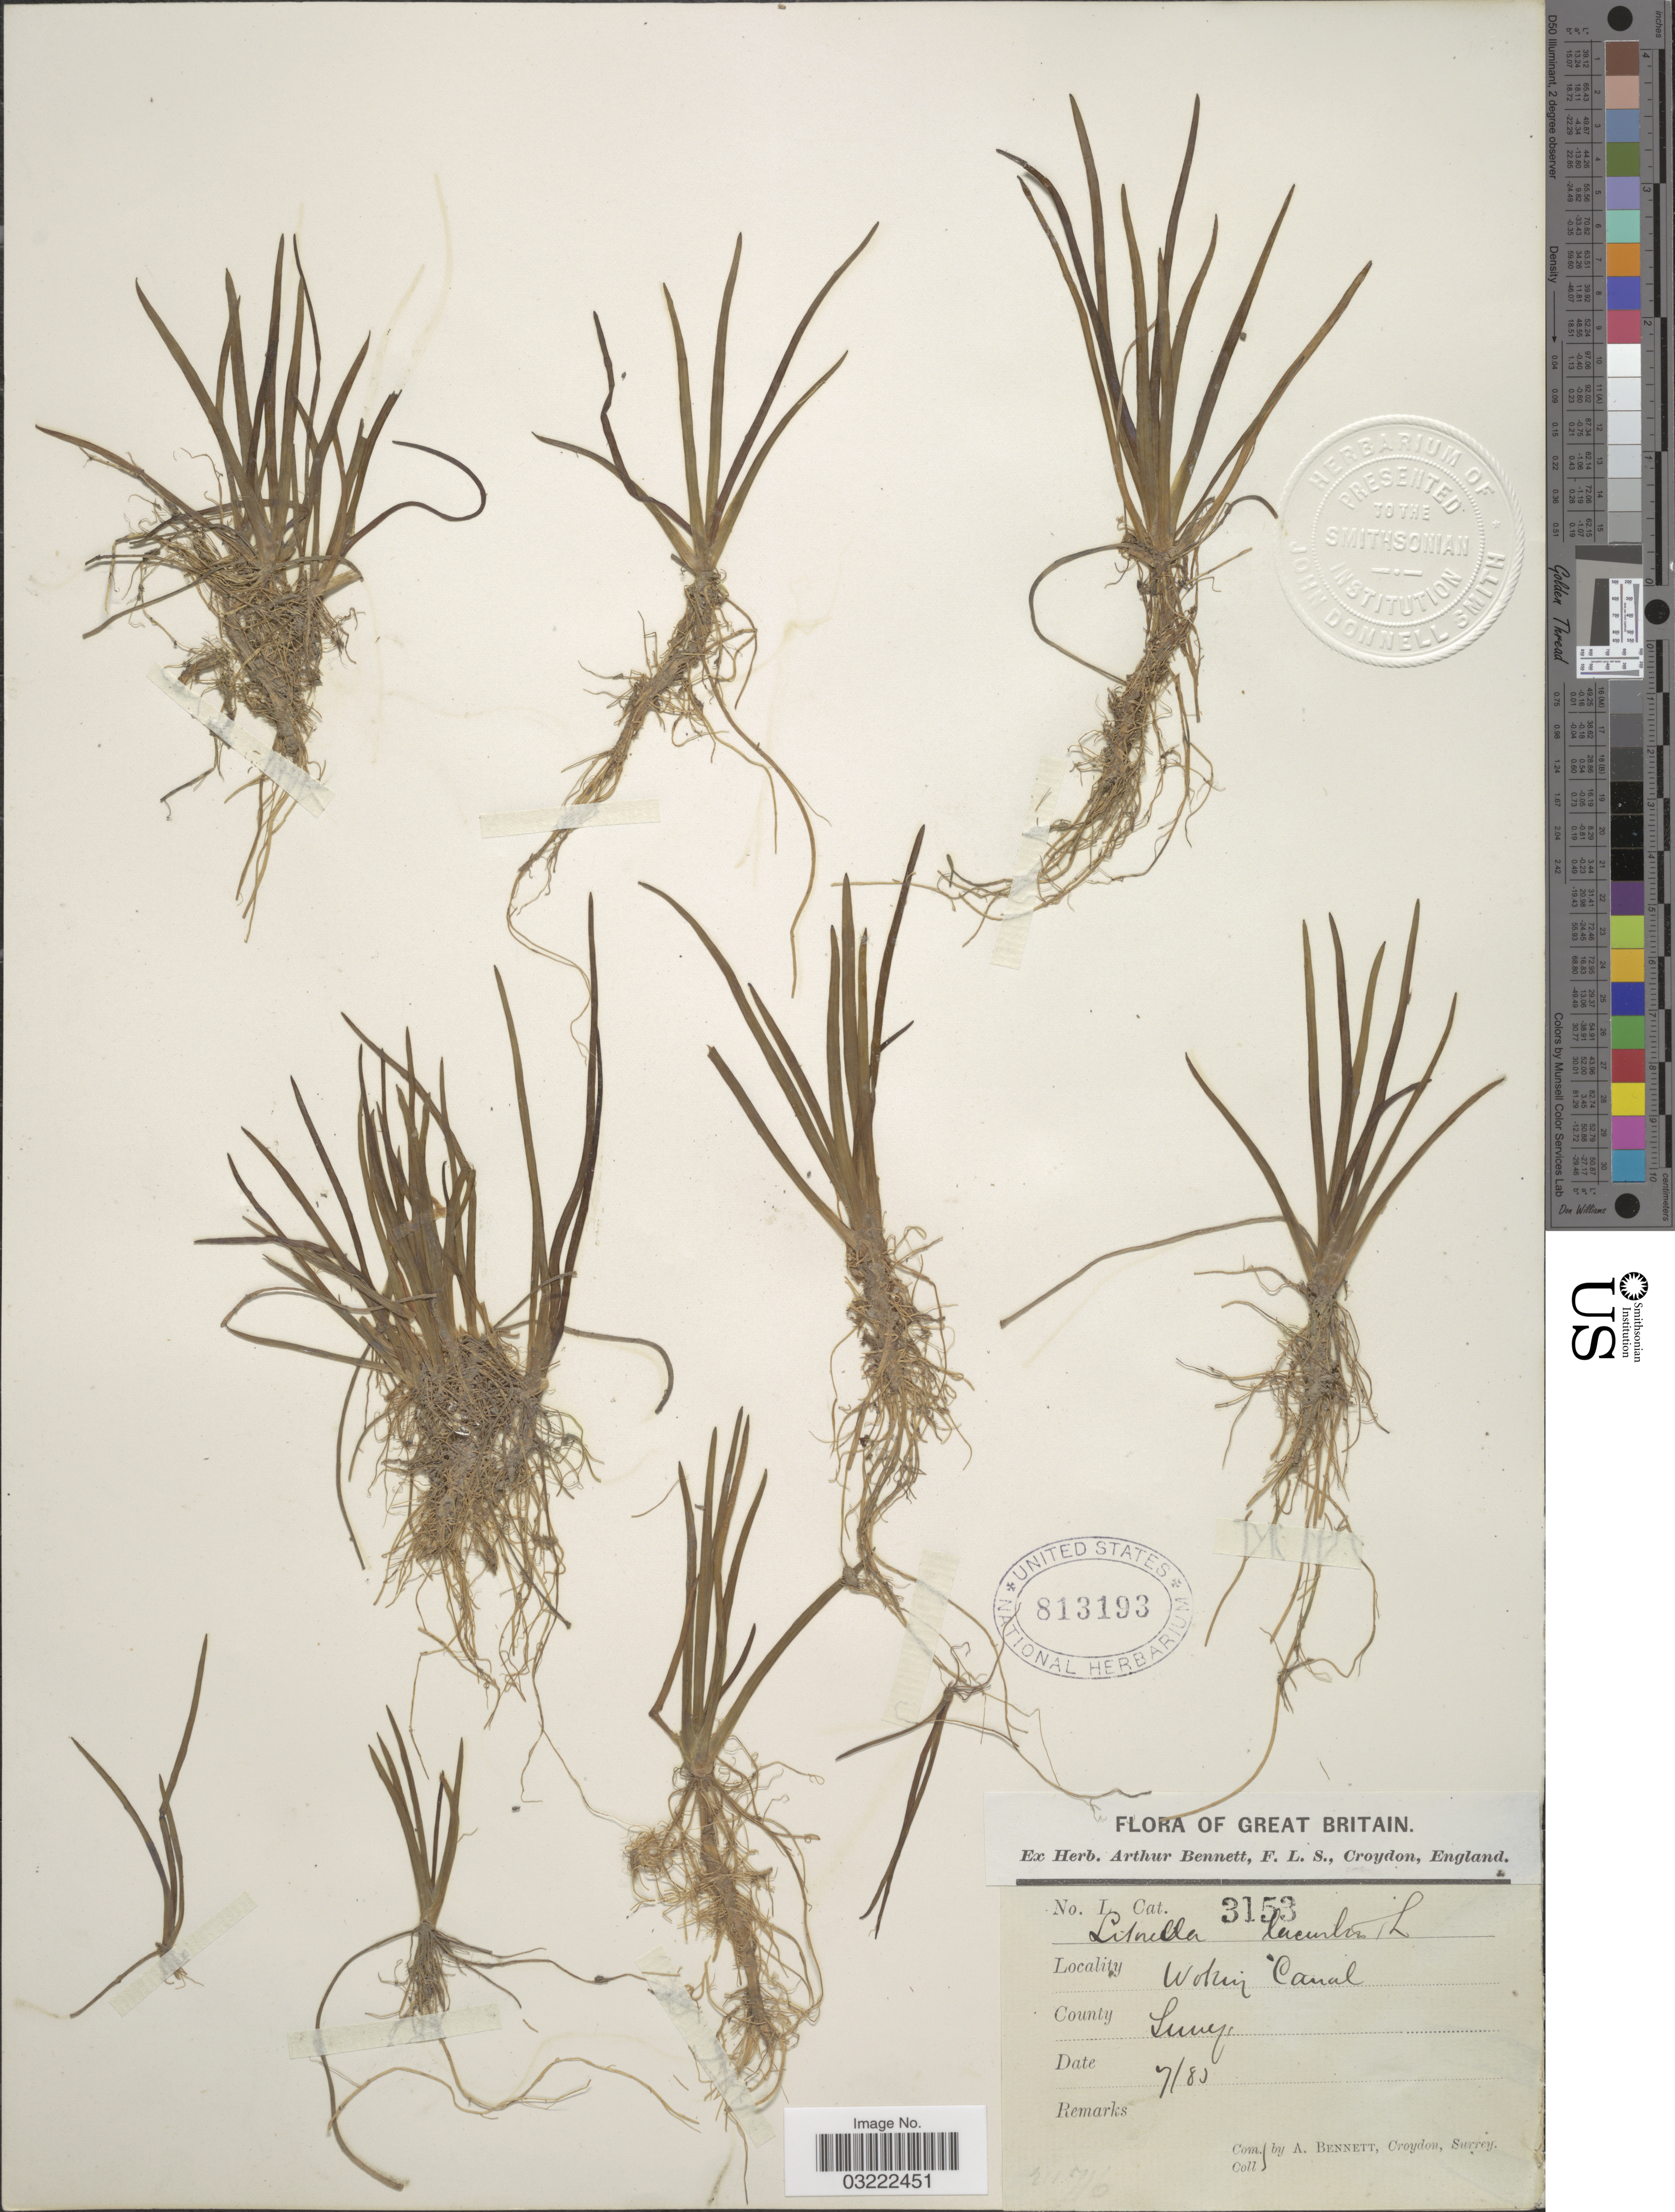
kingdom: Plantae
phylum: Tracheophyta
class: Magnoliopsida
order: Lamiales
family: Plantaginaceae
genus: Littorella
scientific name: Littorella lacustris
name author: L.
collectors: A. Bennett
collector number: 3153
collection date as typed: Transcribed d/m/y: /7/83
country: United Kingdom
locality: Great Britain, Woking Canal, County Surrey.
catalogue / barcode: US 813193